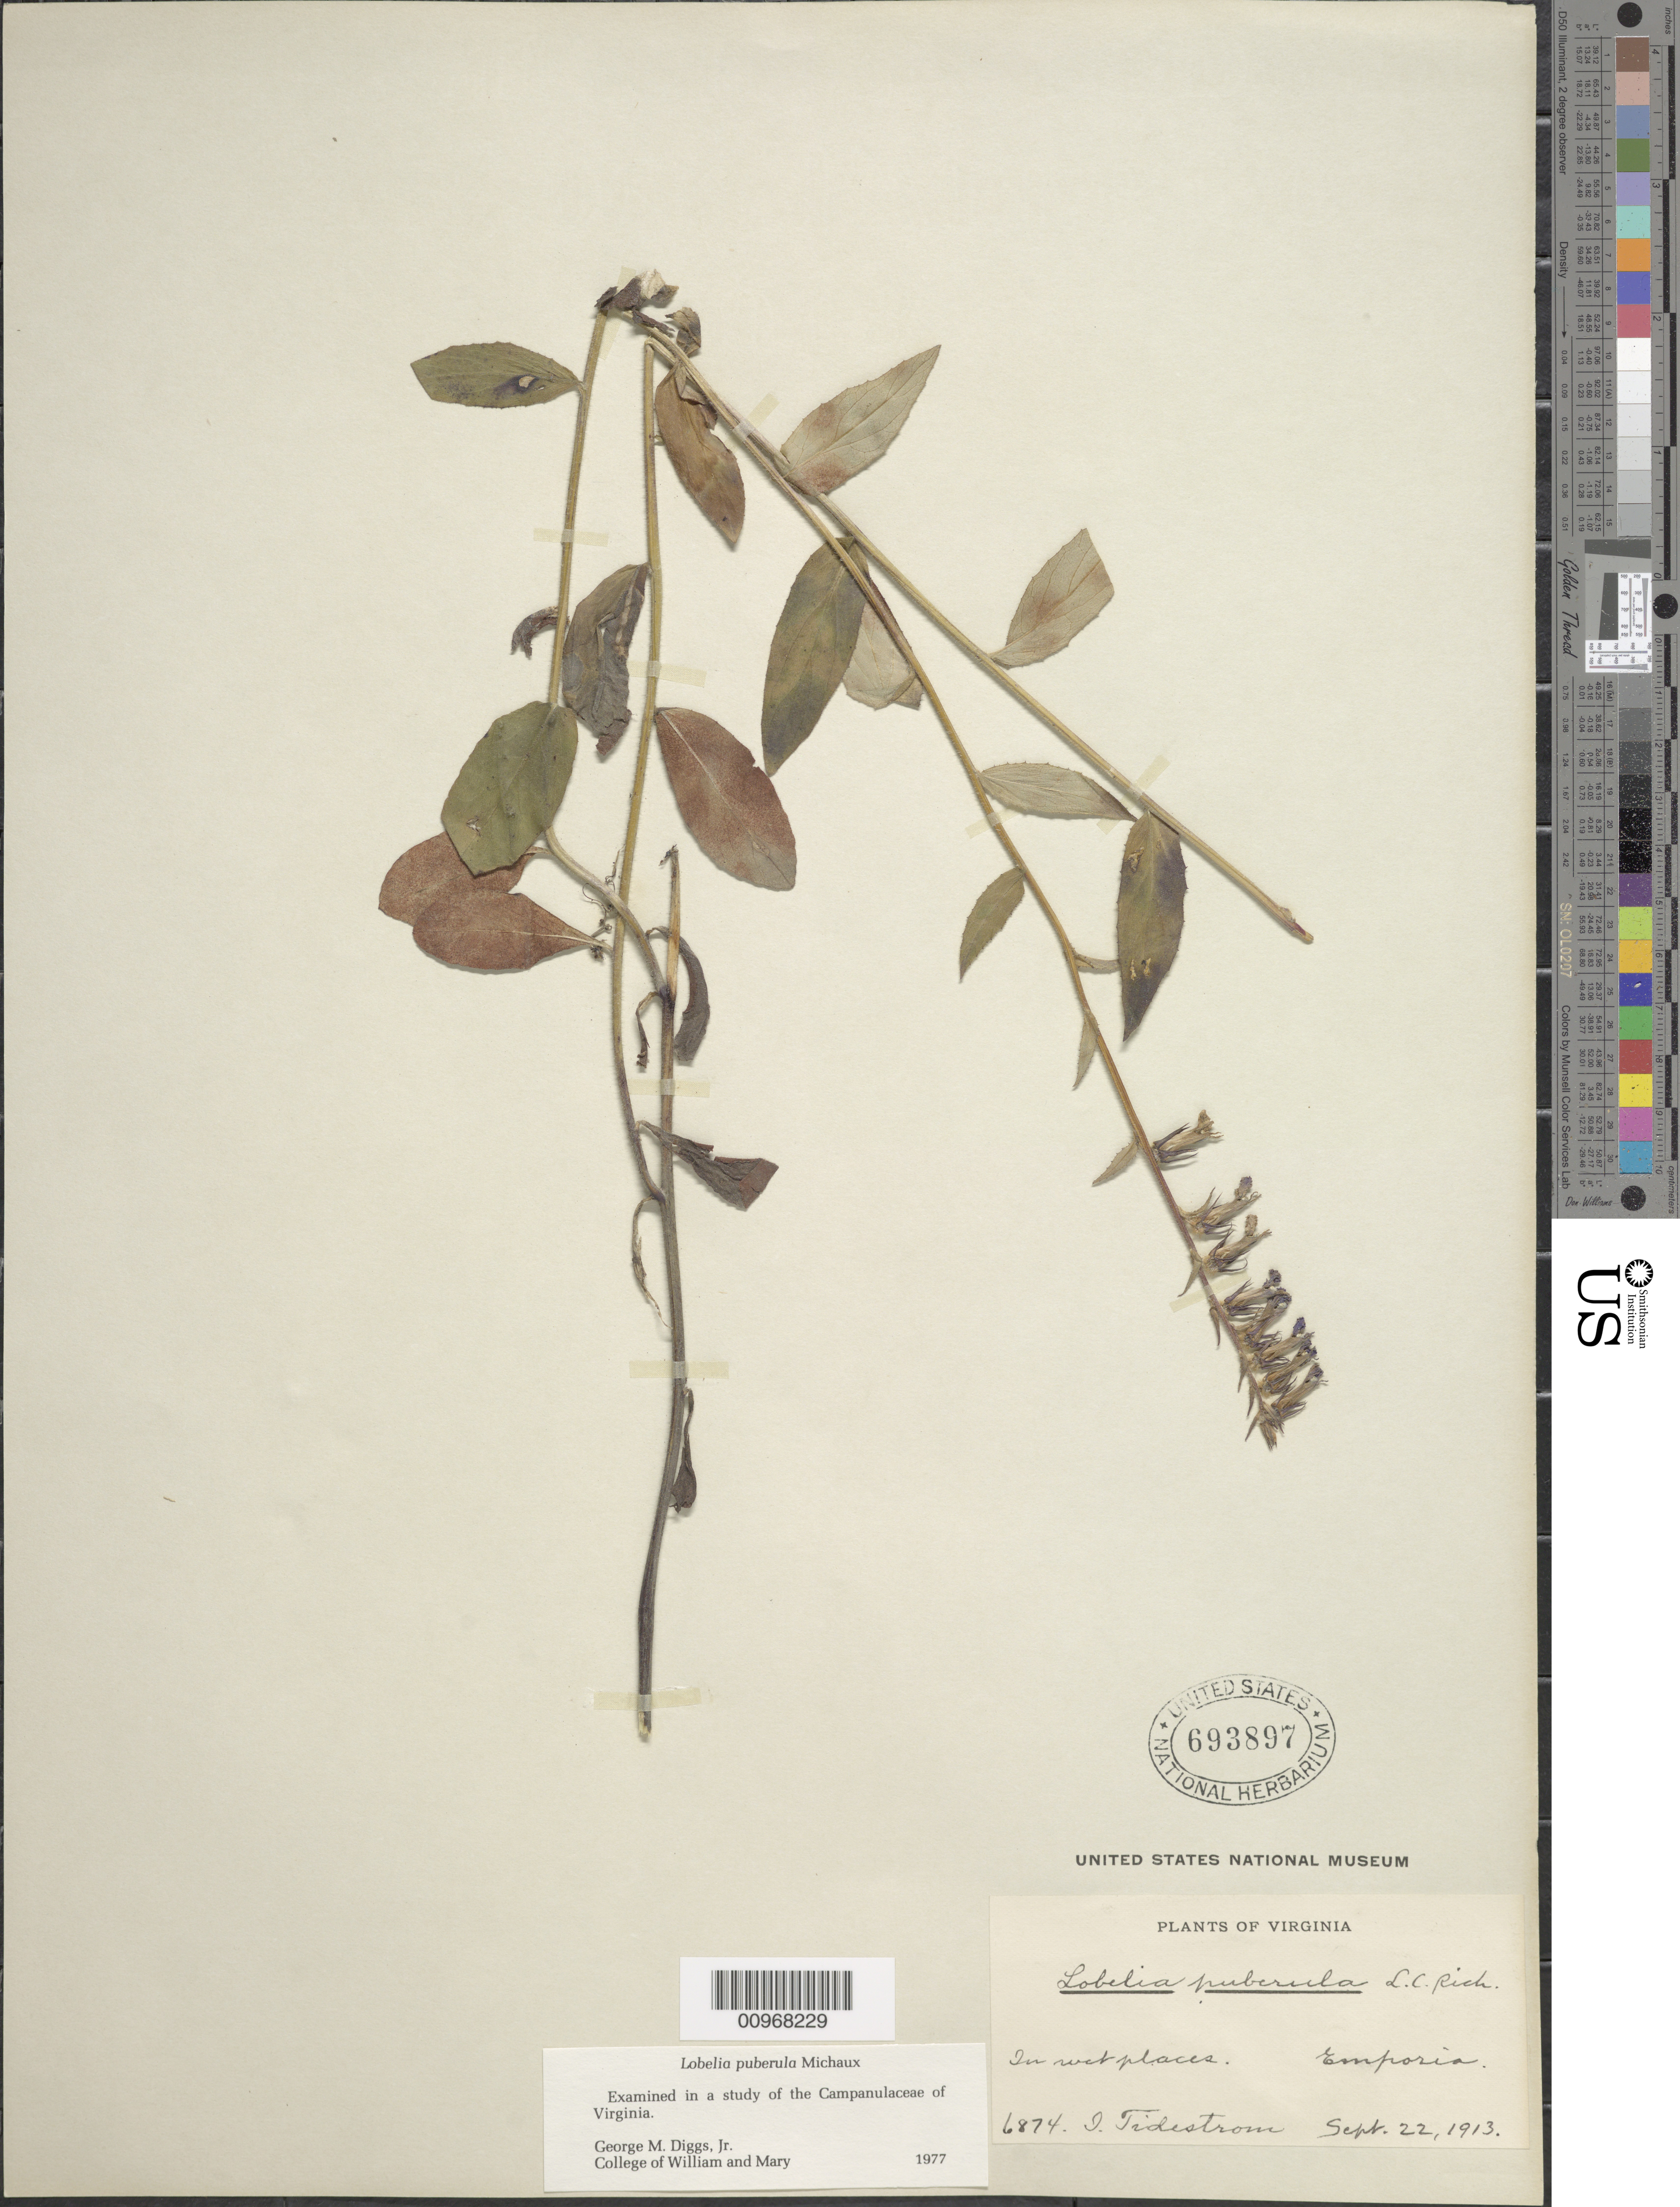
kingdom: Plantae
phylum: Tracheophyta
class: Magnoliopsida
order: Asterales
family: Campanulaceae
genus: Lobelia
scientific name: Lobelia puberula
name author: Michx.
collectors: I. F. Tidestrom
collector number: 6874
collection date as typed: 22 Sep 1913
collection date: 1913-09-22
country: United States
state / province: Virginia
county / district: Greensville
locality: Emporia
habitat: In wet places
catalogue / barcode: US 693897